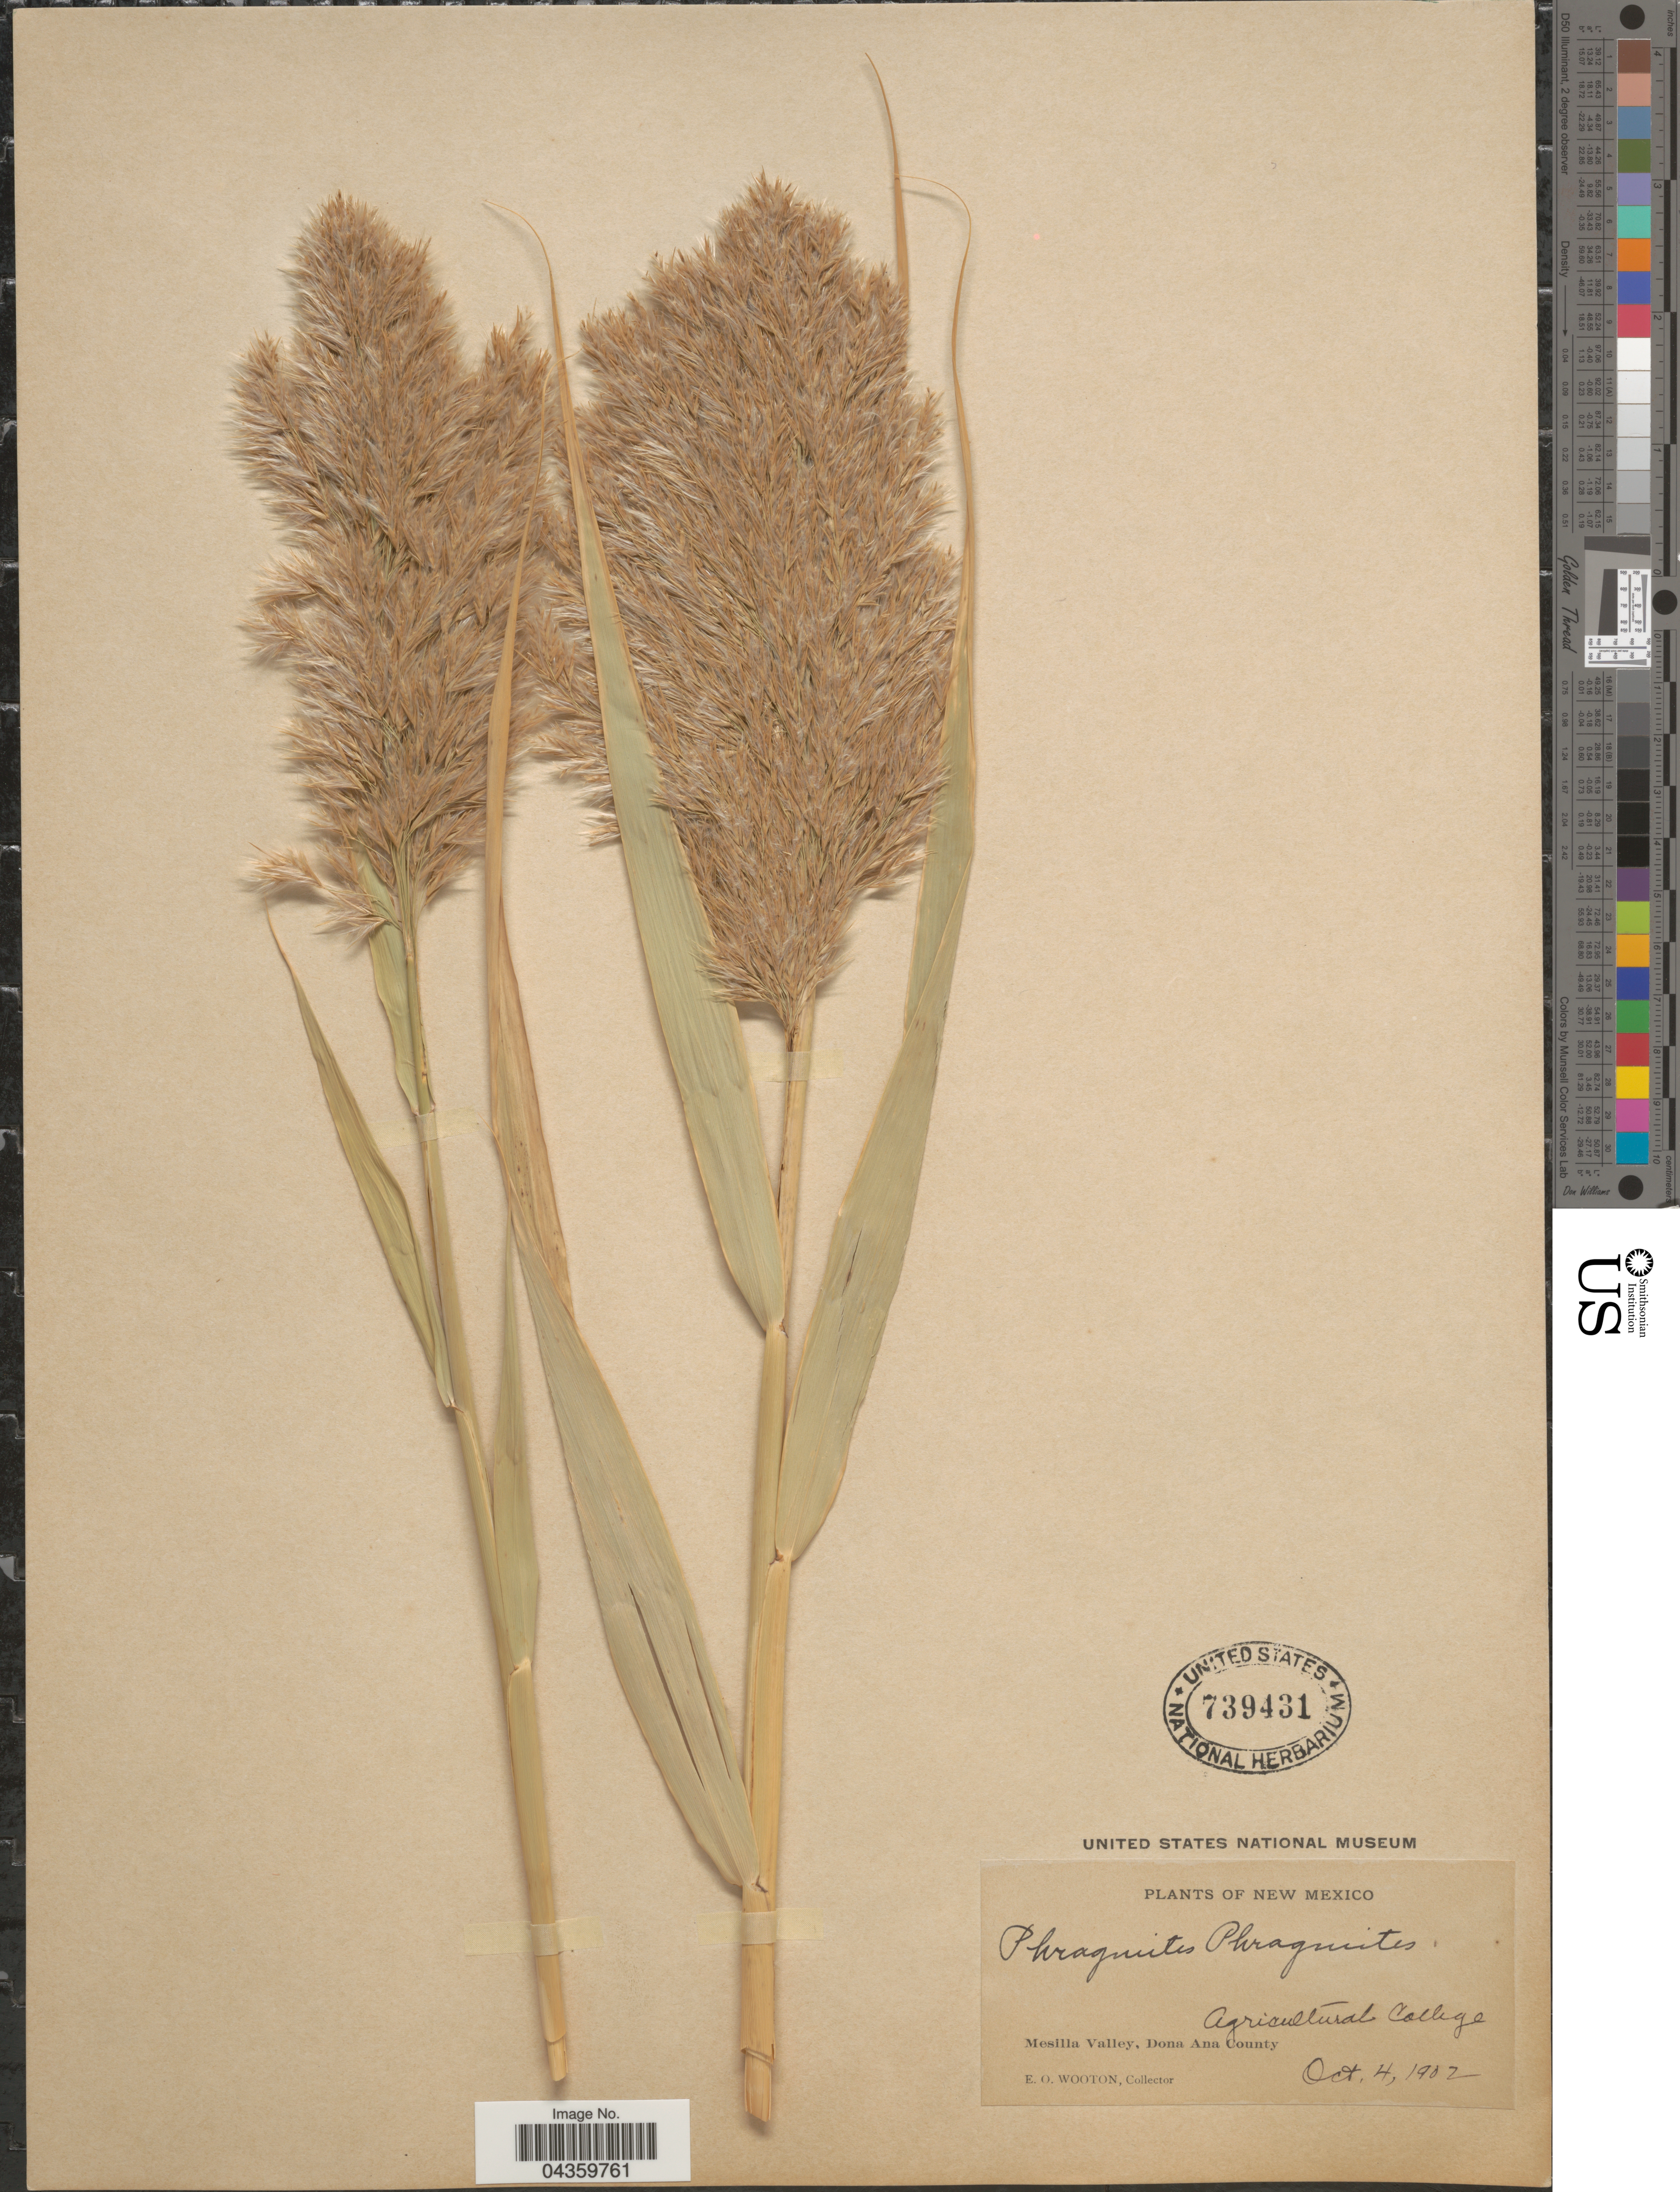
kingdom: Plantae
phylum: Tracheophyta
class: Liliopsida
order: Poales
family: Poaceae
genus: Phragmites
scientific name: Phragmites australis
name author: (Cav.) Trin. ex Steud.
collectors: E. O. Wooton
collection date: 1902-10-04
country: United States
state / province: New Mexico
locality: Agricultural College. Mesilla Valley, Dona Ana County.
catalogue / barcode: US 739431